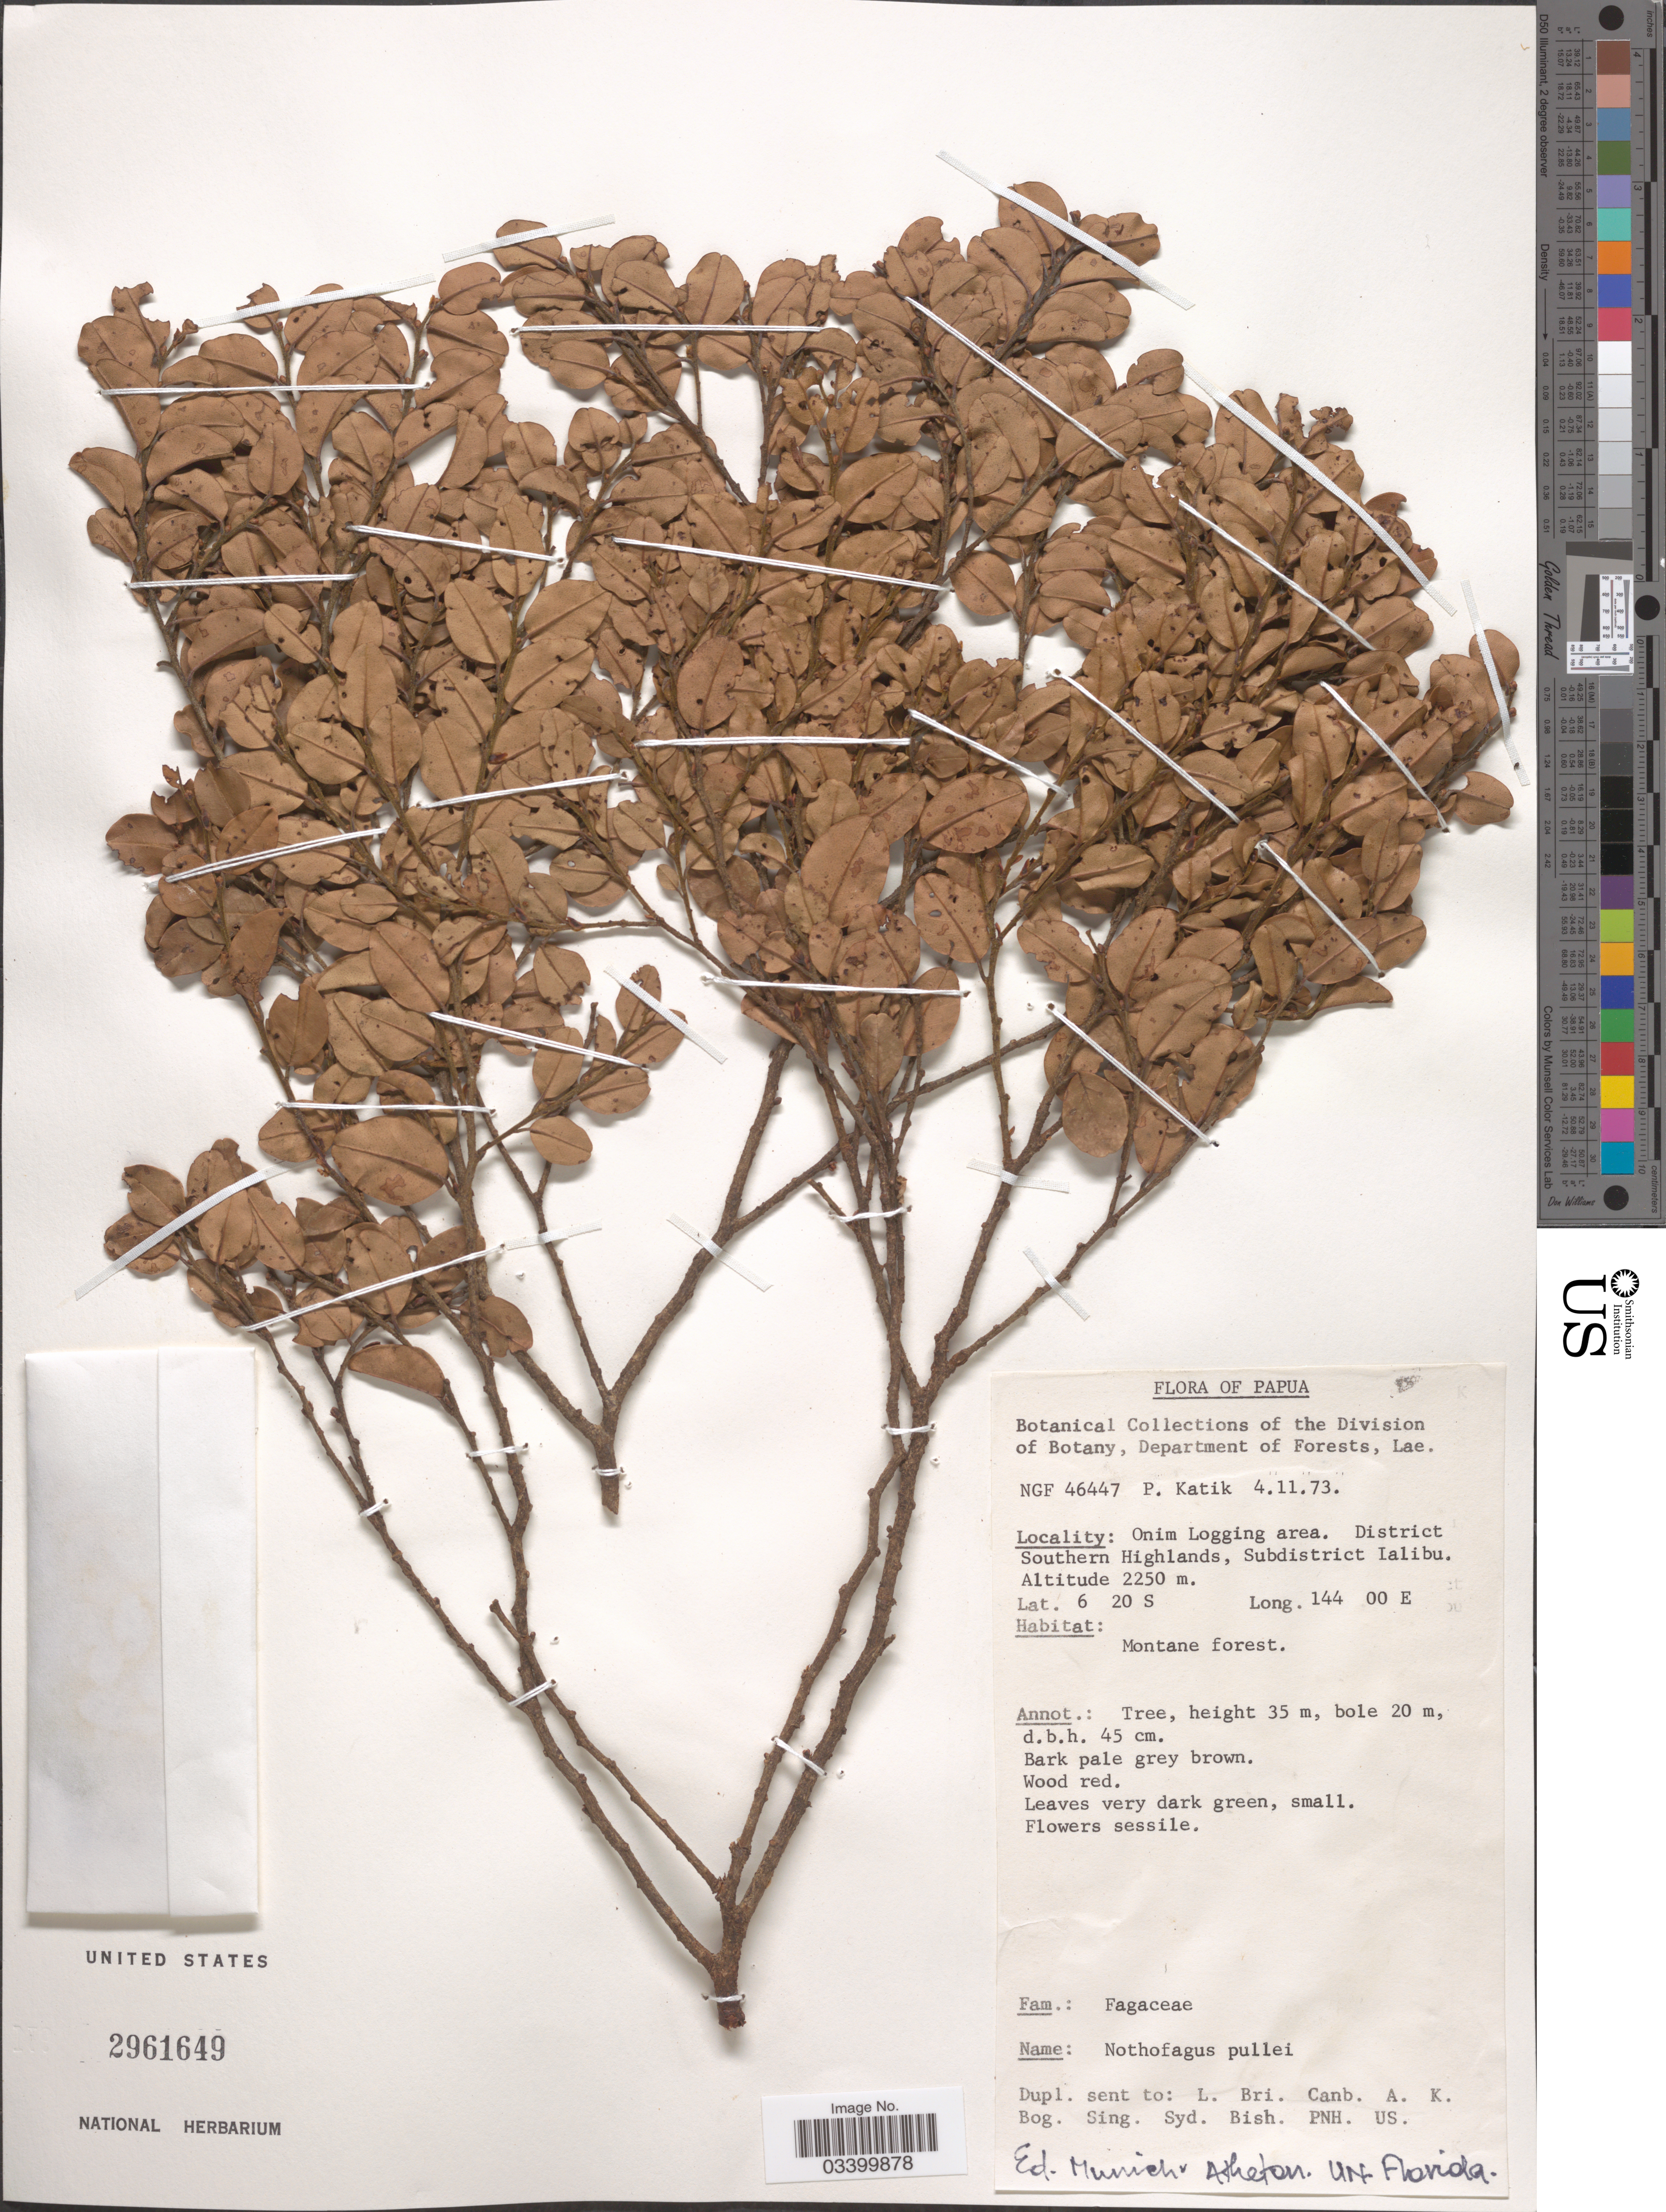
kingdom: Plantae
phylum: Tracheophyta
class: Magnoliopsida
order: Fagales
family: Nothofagaceae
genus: Nothofagus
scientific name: Nothofagus pullei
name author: Steenis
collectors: P. Katik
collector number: NGF46447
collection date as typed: Transcribed d/m/y: 4/11/73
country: Papua New Guinea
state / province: Southern Highlands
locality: Papua. Onim Logging area. District Southern Highlands, Subdistrict Ialibu.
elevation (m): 2250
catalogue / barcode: US 2961649